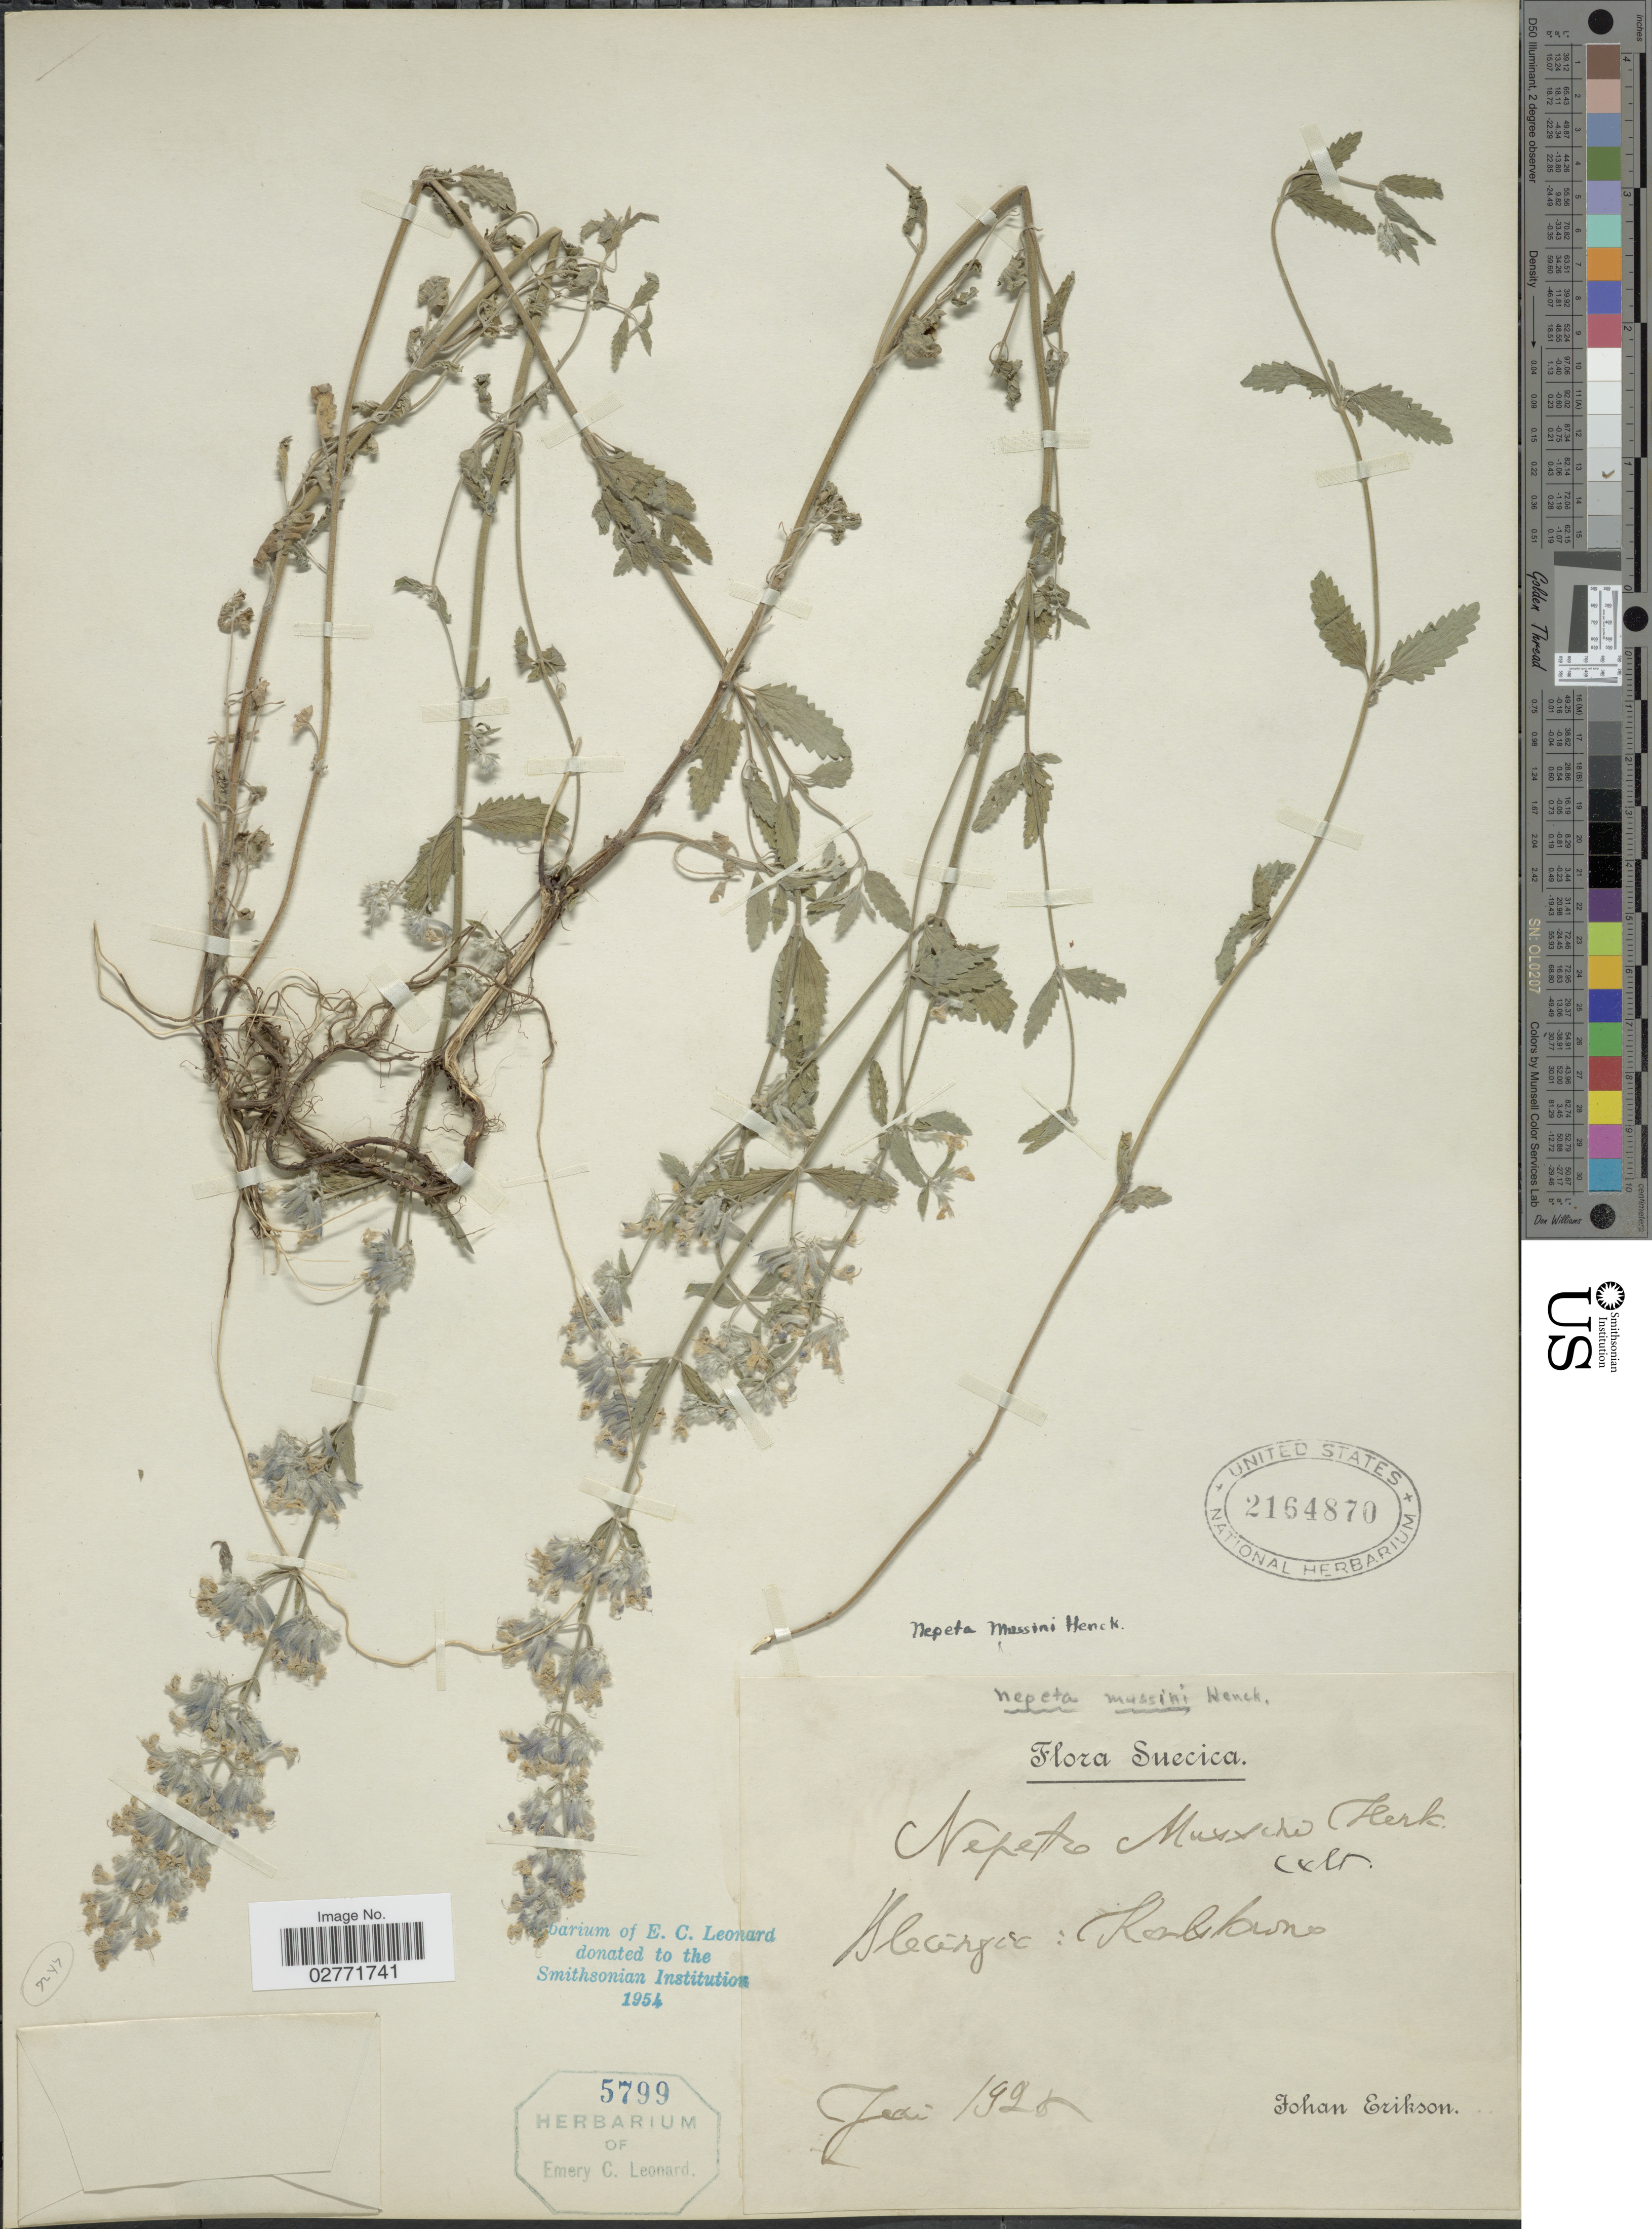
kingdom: Plantae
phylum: Tracheophyta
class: Magnoliopsida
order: Lamiales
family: Lamiaceae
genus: Nepeta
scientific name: Nepeta mussinii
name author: Spreng. ex Henckel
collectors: J. Erikson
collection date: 1925-06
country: Switzerland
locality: Suecica. Bleángie [interpreted]: Kalbruno [interpreted].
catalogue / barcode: US 2164870